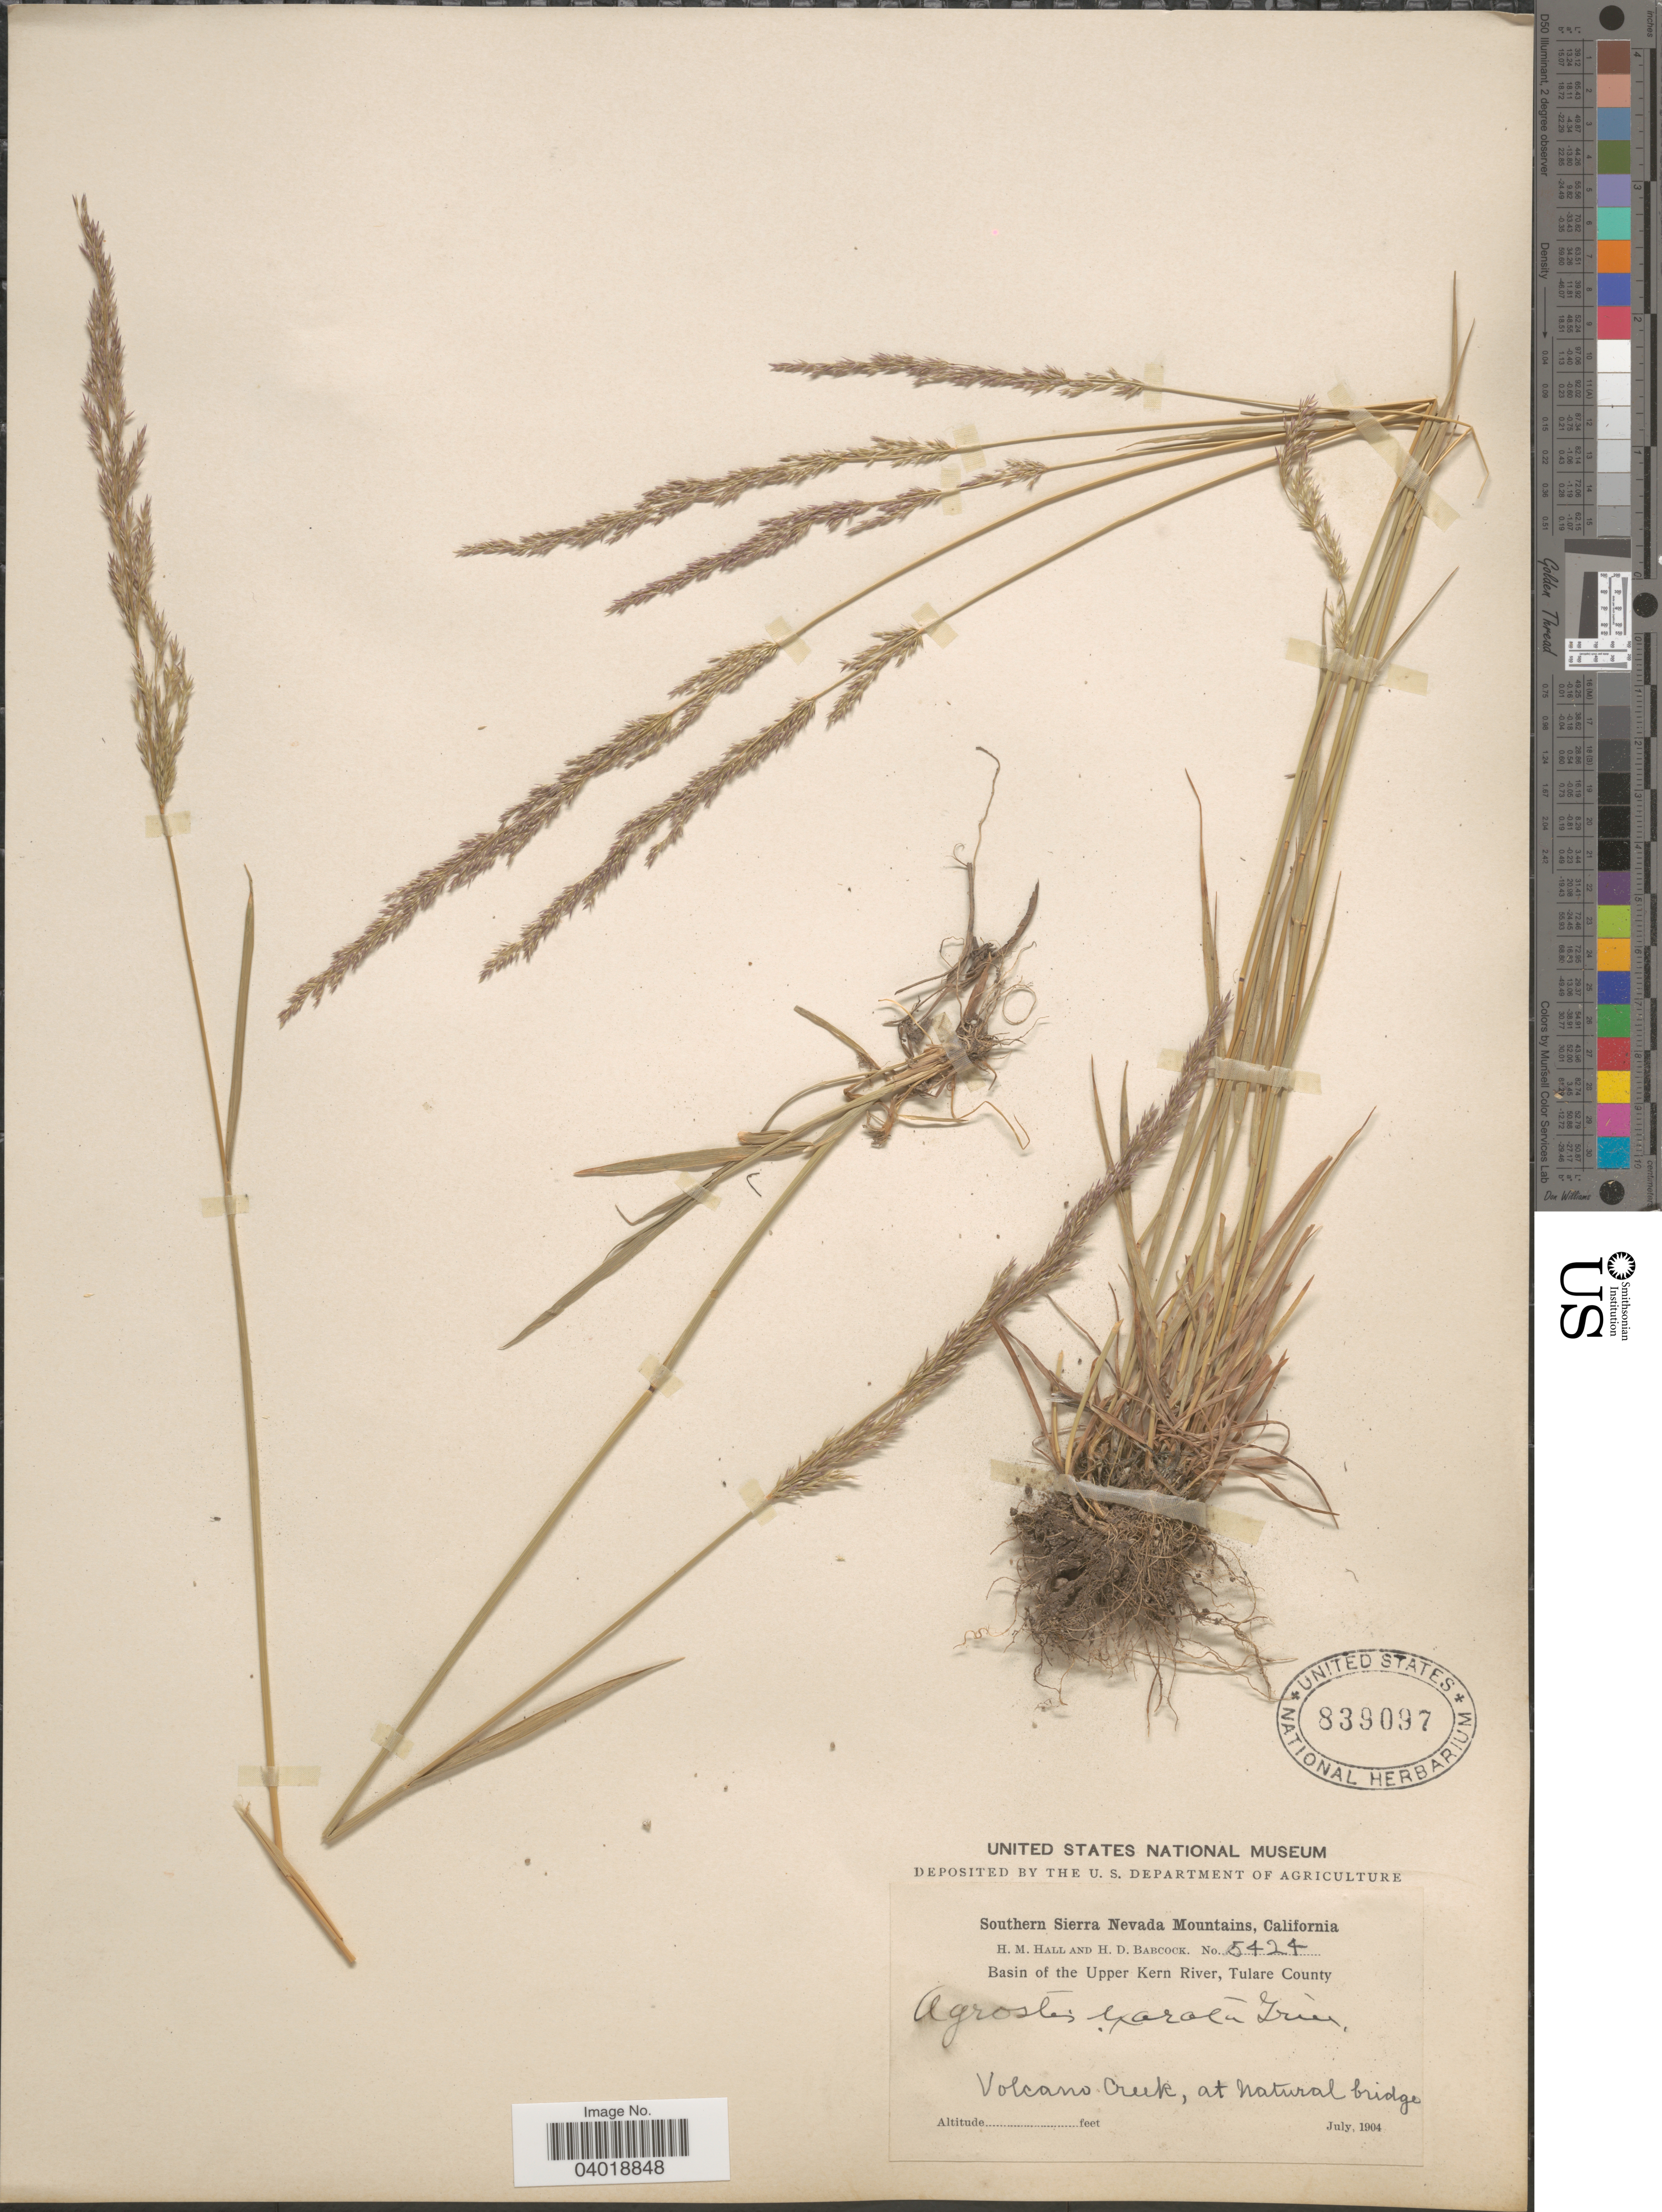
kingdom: Plantae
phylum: Tracheophyta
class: Liliopsida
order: Poales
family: Poaceae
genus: Agrostis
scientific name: Agrostis exarata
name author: Trin.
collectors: H. M. Hall & H. Babcock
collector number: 5424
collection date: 1904-07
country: United States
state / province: California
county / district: Tulare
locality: Southern Sierra Nevada Mountains. Basin of the Upper Kern River, Tulare County. Volcano Creek, at Natural bridge.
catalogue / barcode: US 839097